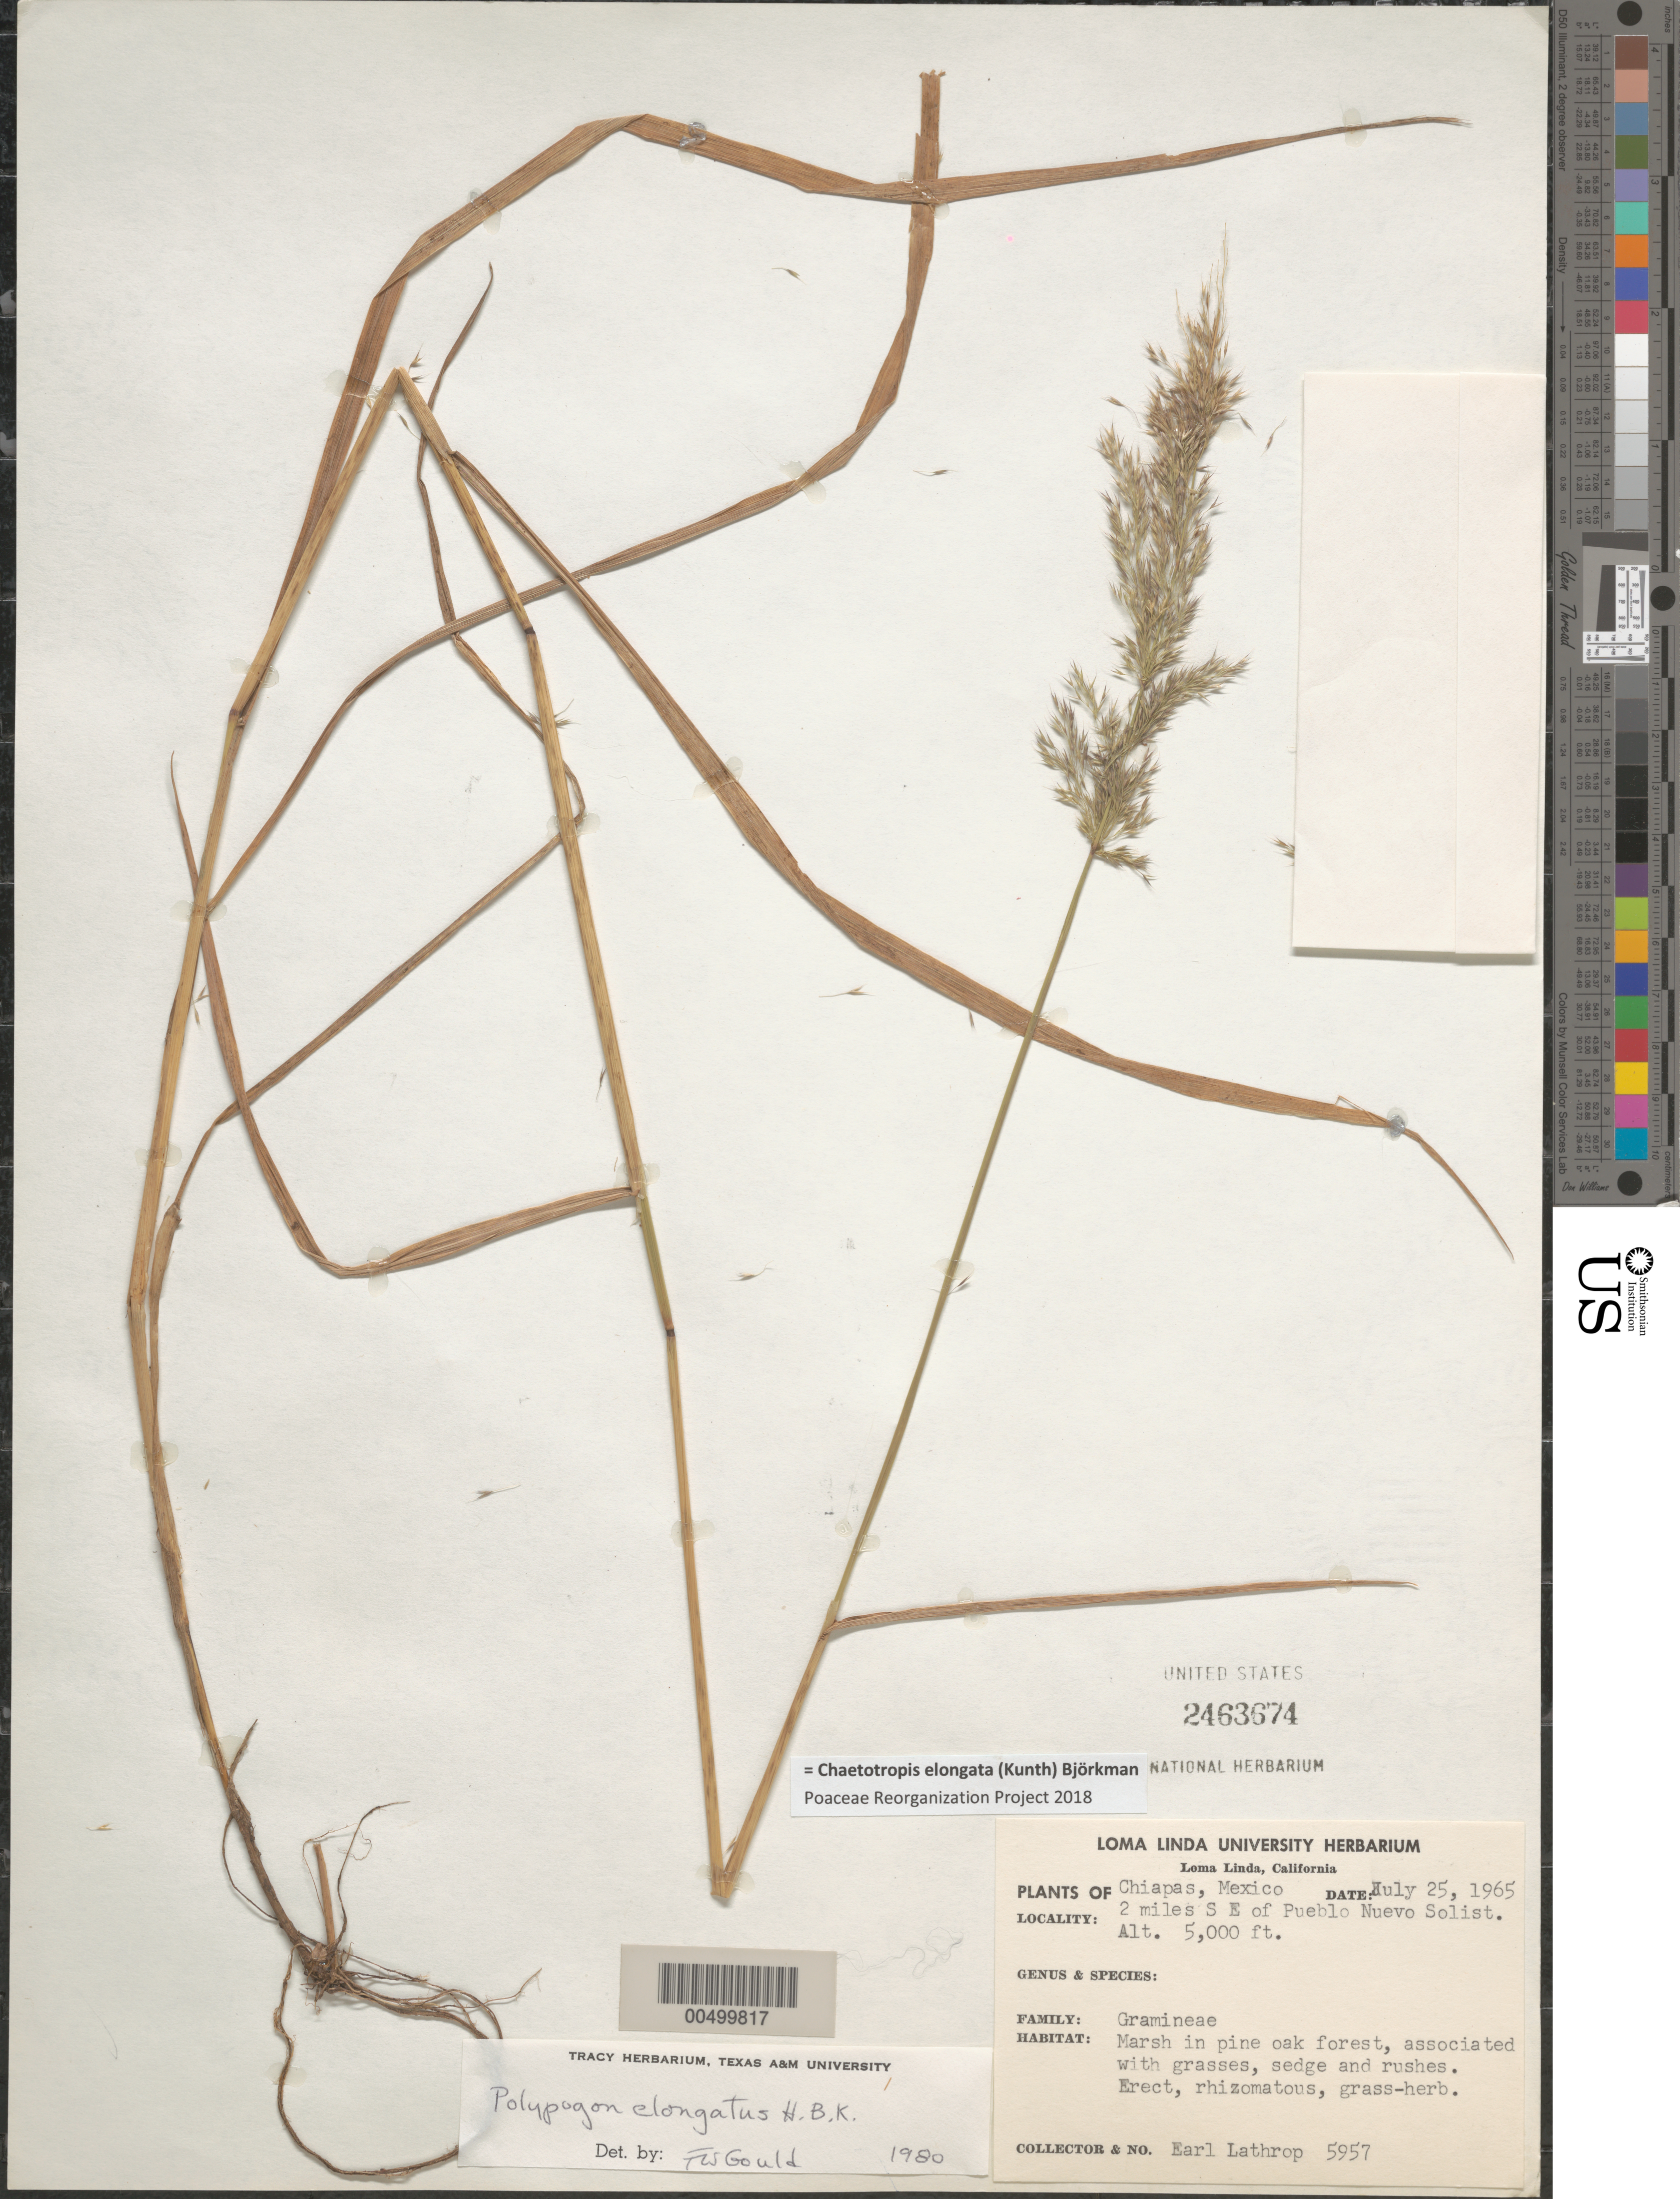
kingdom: Plantae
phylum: Tracheophyta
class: Liliopsida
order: Poales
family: Poaceae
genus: Chaetotropis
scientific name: Chaetotropis elongata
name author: (Kunth) Björkman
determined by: Poaceae Reorganization Project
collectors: E. W. Lathrop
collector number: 5957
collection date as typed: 25 Jul 1965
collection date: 1965-07-25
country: Mexico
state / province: Chiapas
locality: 2 mi SE of Pueblo Nuevo Solistahuacán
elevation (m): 1524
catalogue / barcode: US 2463674